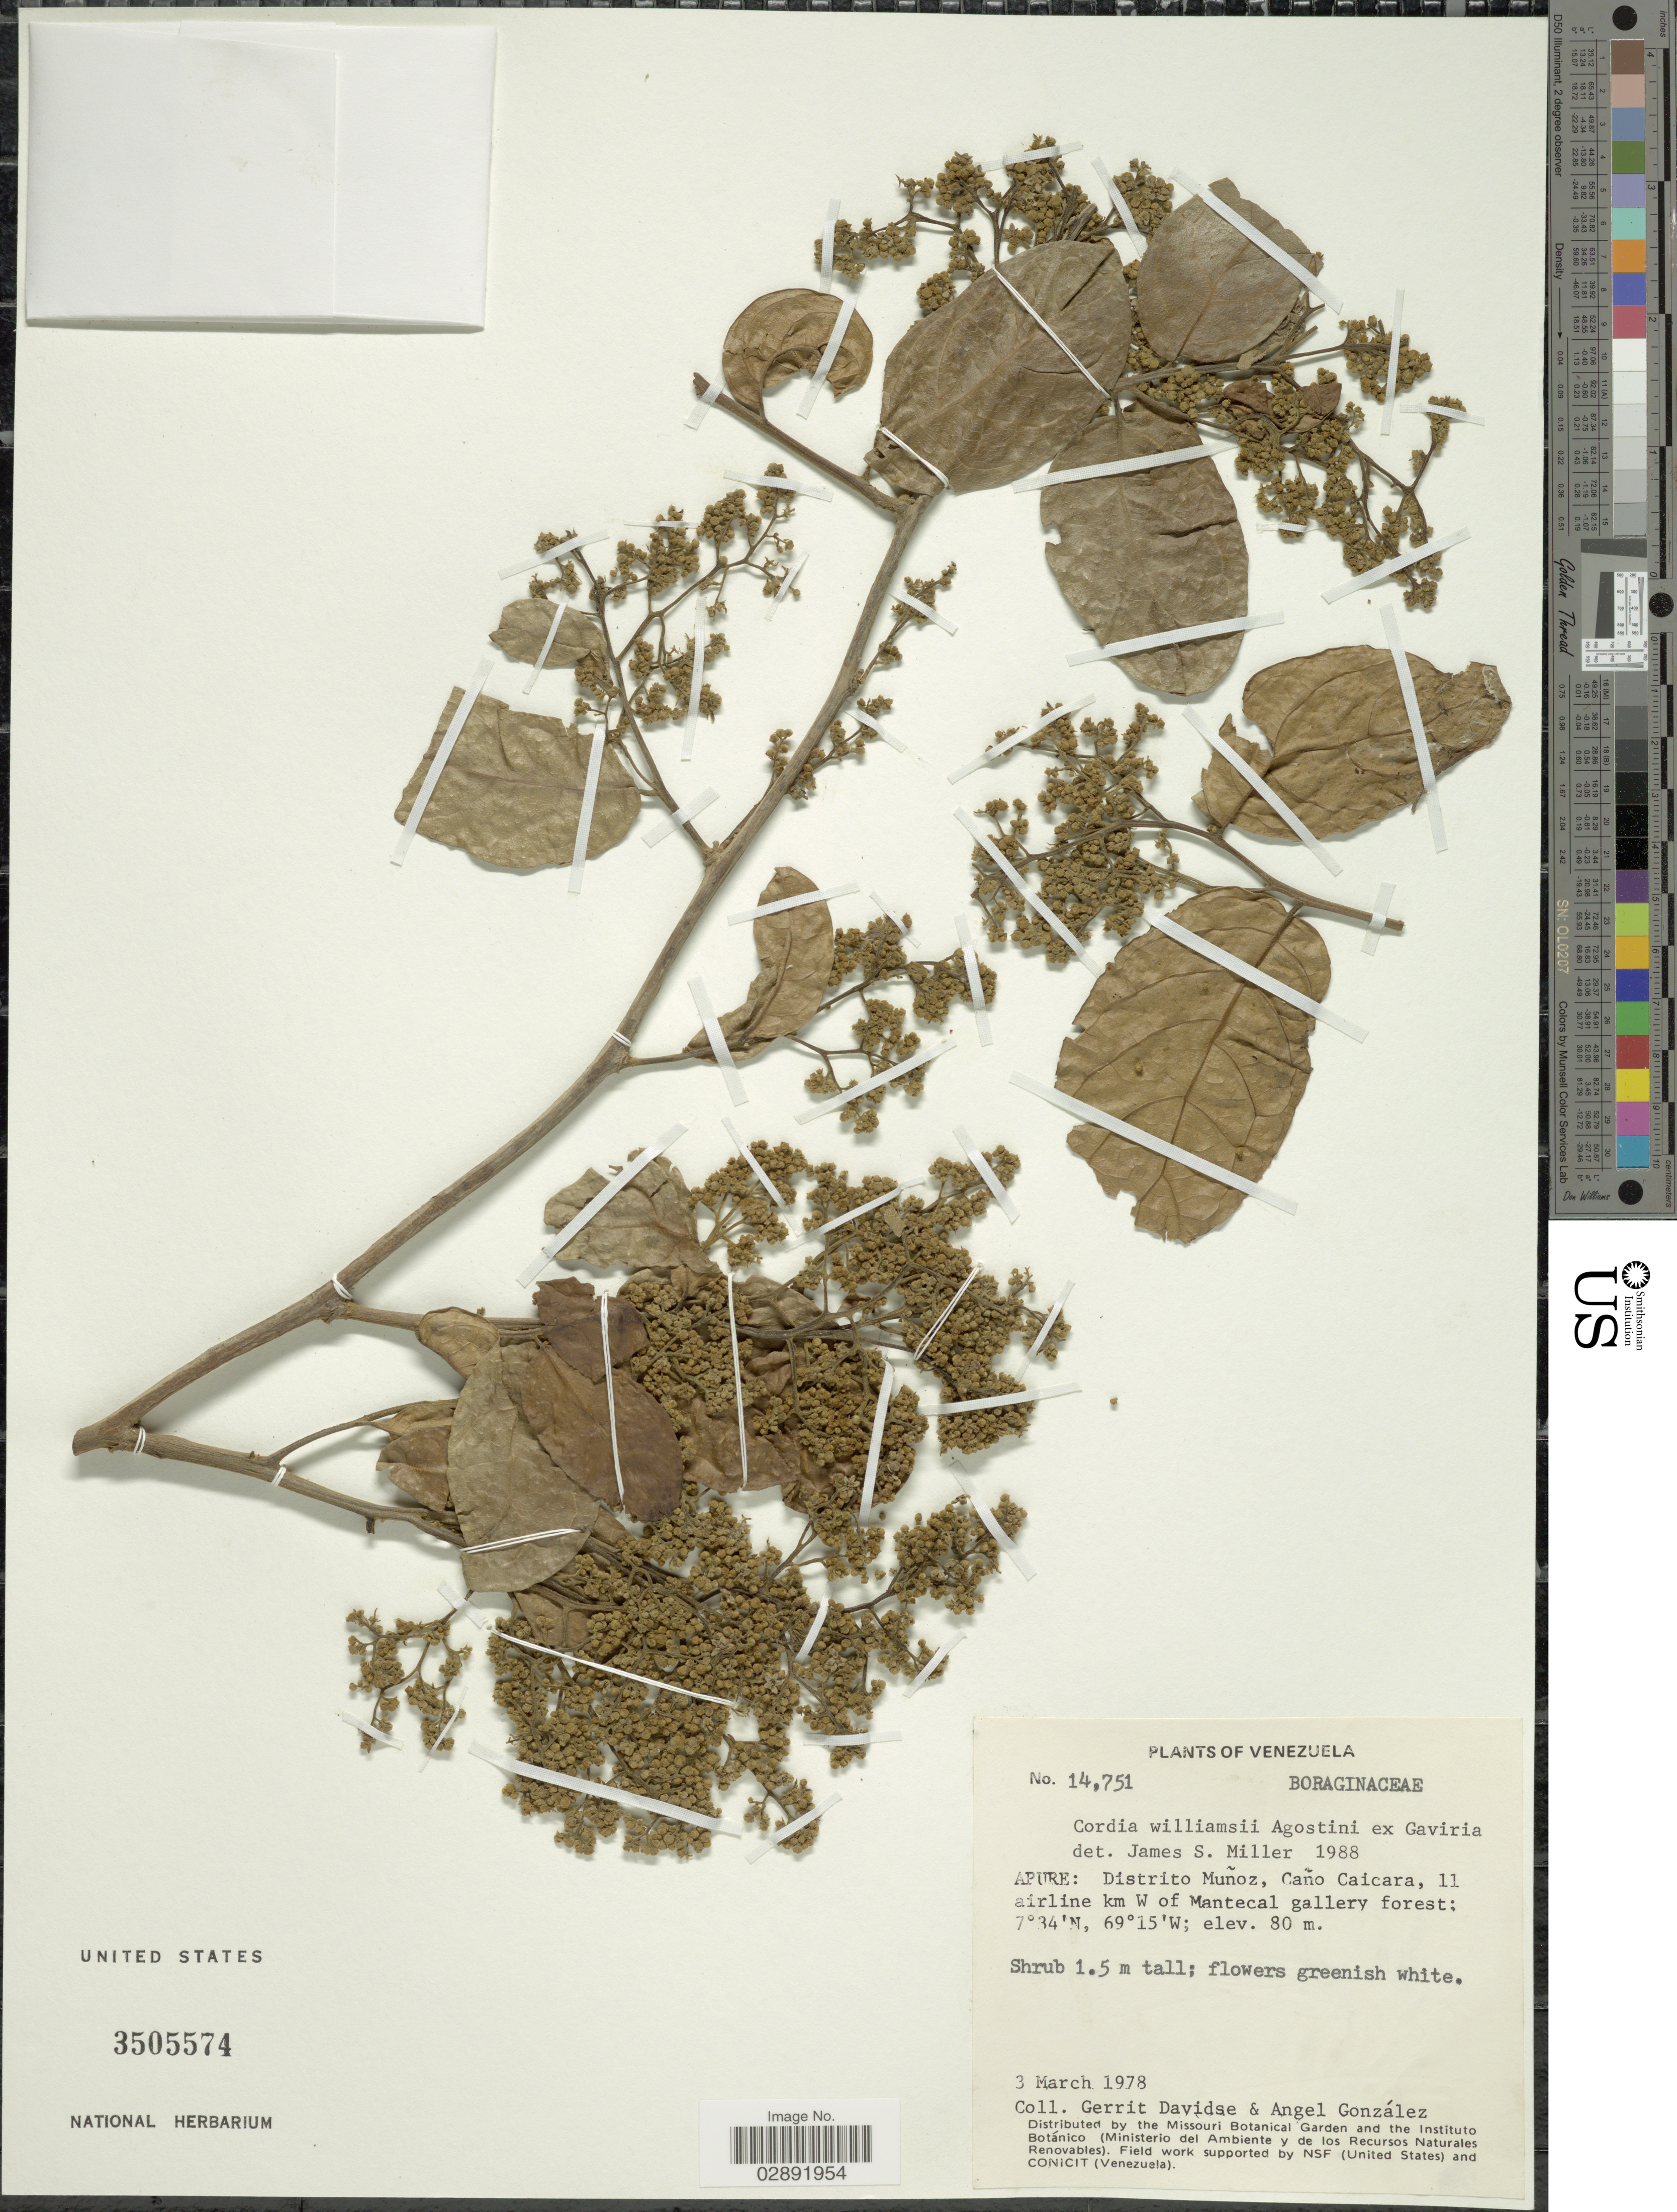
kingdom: Plantae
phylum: Tracheophyta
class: Magnoliopsida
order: Boraginales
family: Cordiaceae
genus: Cordia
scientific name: Cordia williamsii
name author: G. Agostini ex Gaviria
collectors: G. Davidse & A. C. González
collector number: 14751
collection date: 1978-03-03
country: Venezuela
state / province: Apure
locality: Distrito Muñoz, Caño Caicara, 11 airline km W of Mantecal gallery forest.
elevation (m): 80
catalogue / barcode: US 3505574